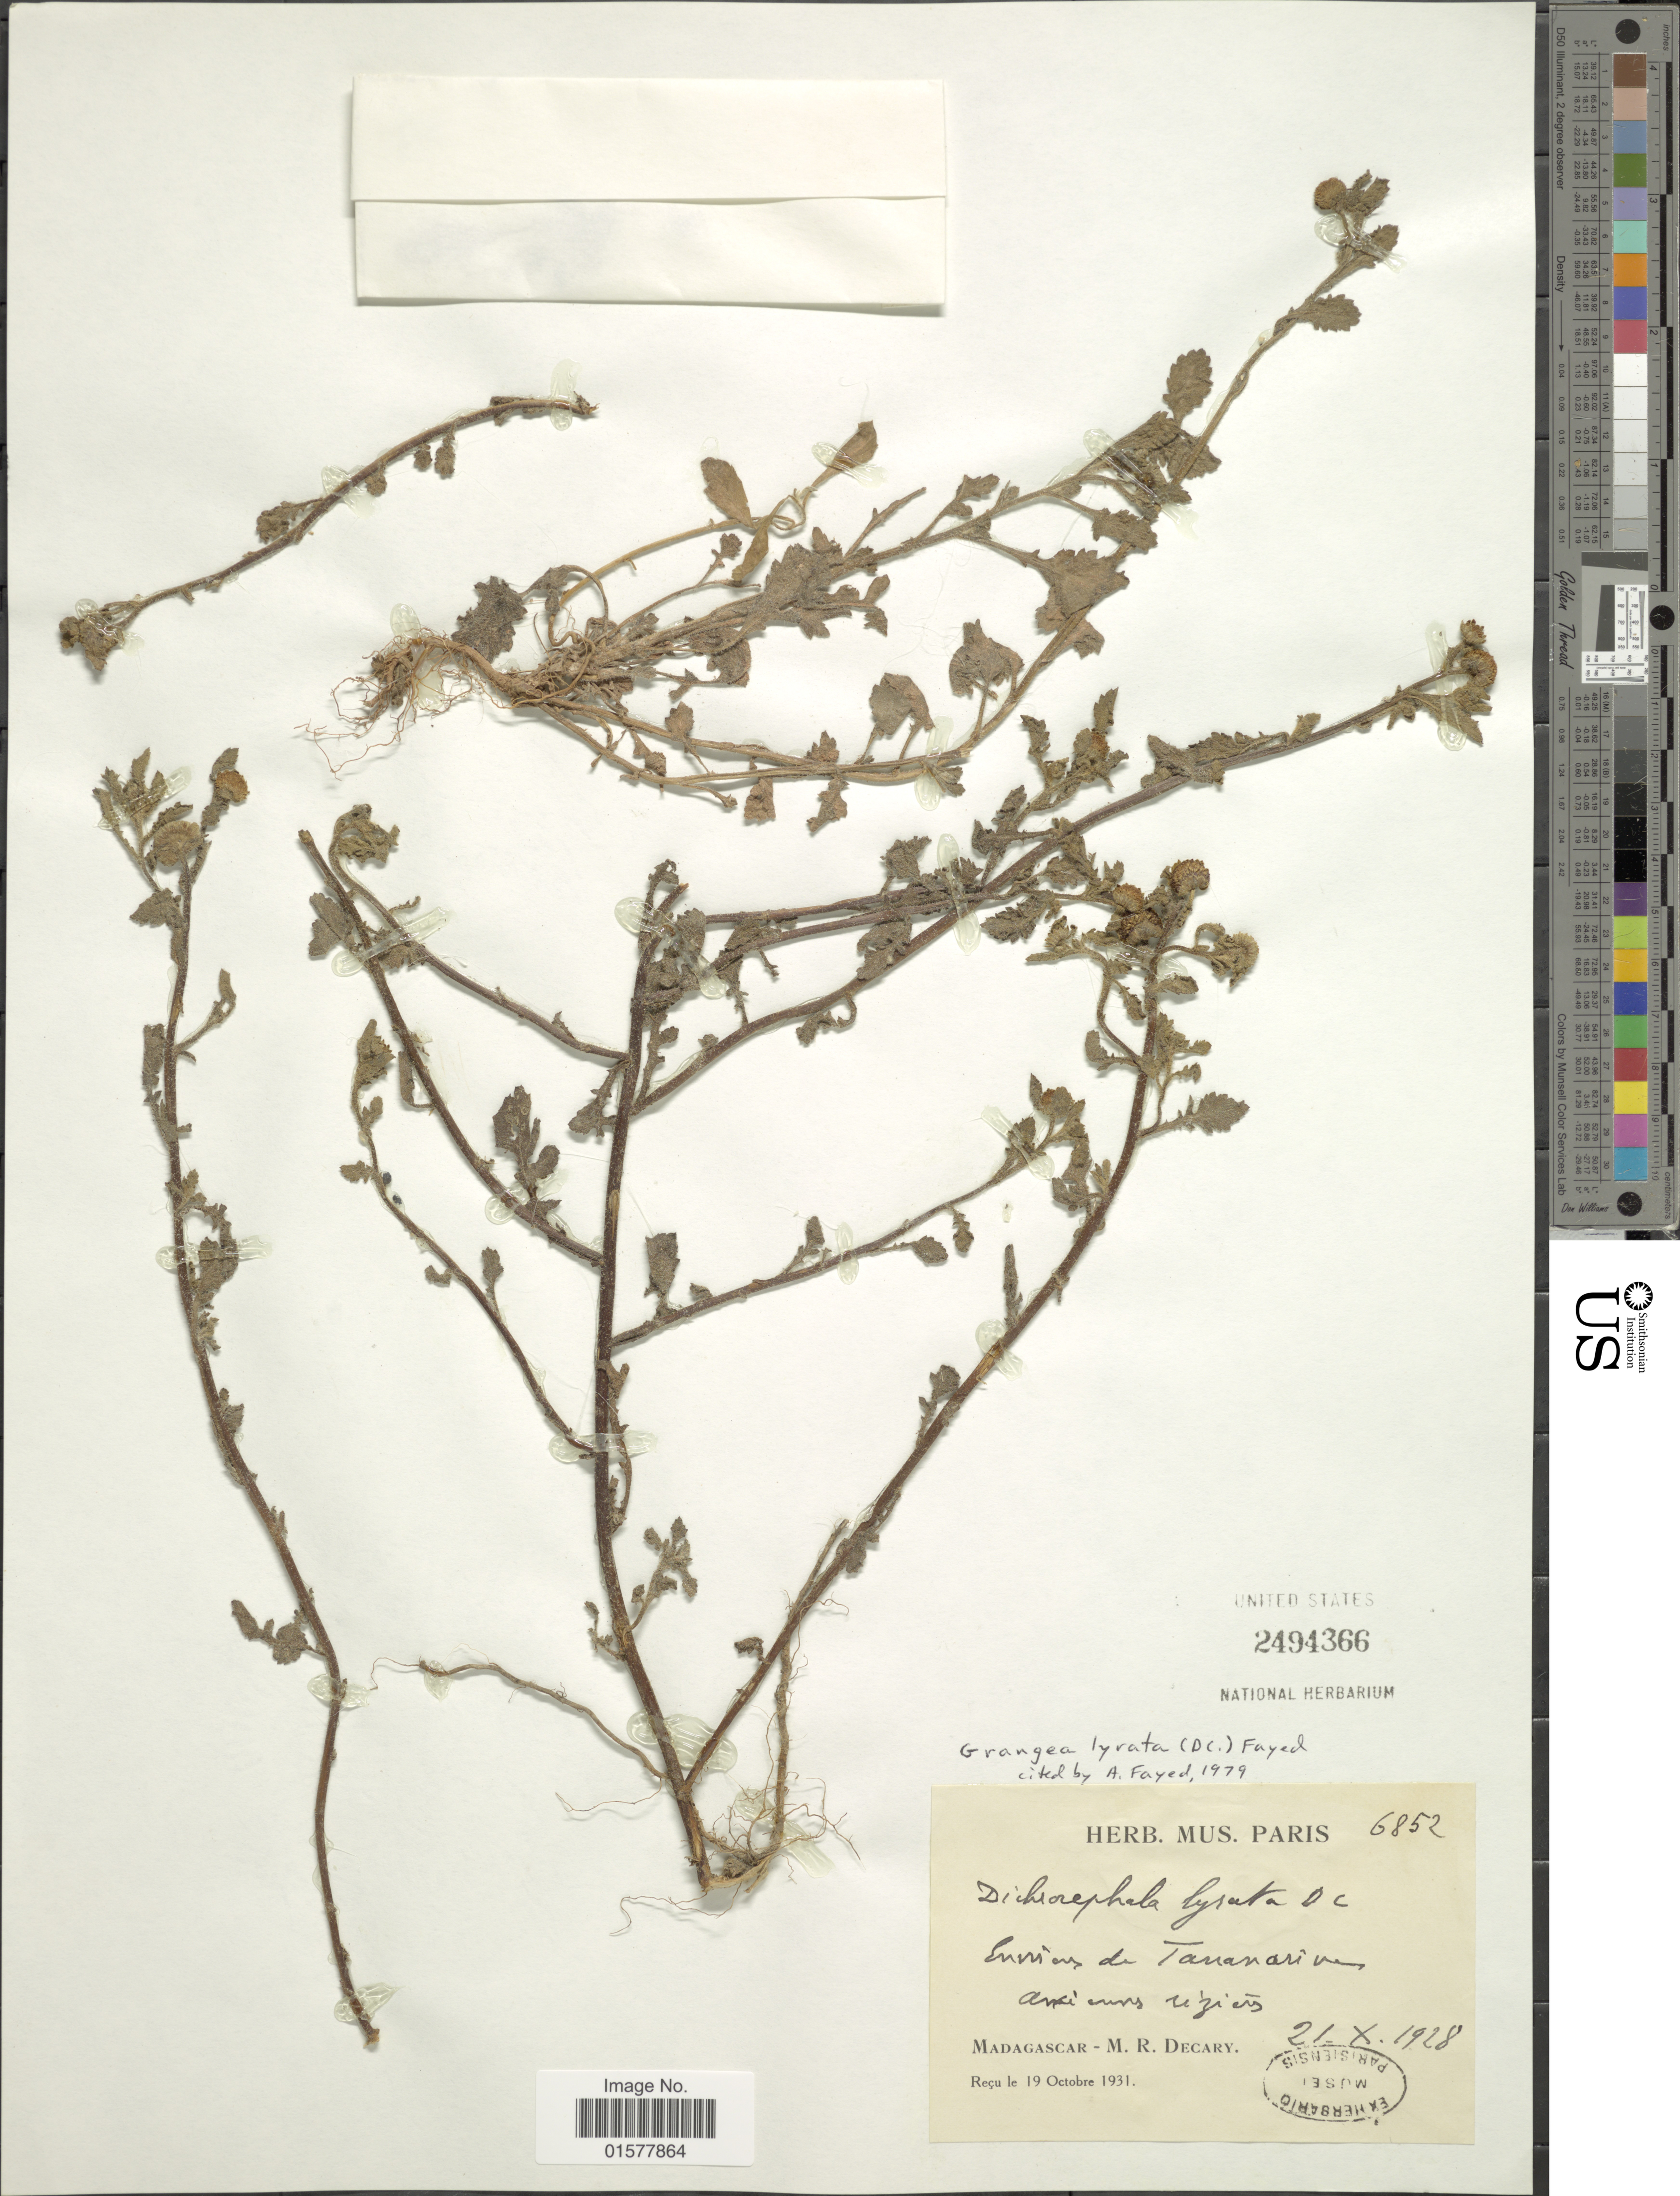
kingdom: Plantae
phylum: Tracheophyta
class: Magnoliopsida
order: Asterales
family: Asteraceae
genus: Grangea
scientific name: Grangea lyrata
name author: (DC.) Fayed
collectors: R. Decary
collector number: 6852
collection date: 1928-10-21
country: Madagascar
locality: Environs de Tanana river anxe urns urizes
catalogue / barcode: US 2494366